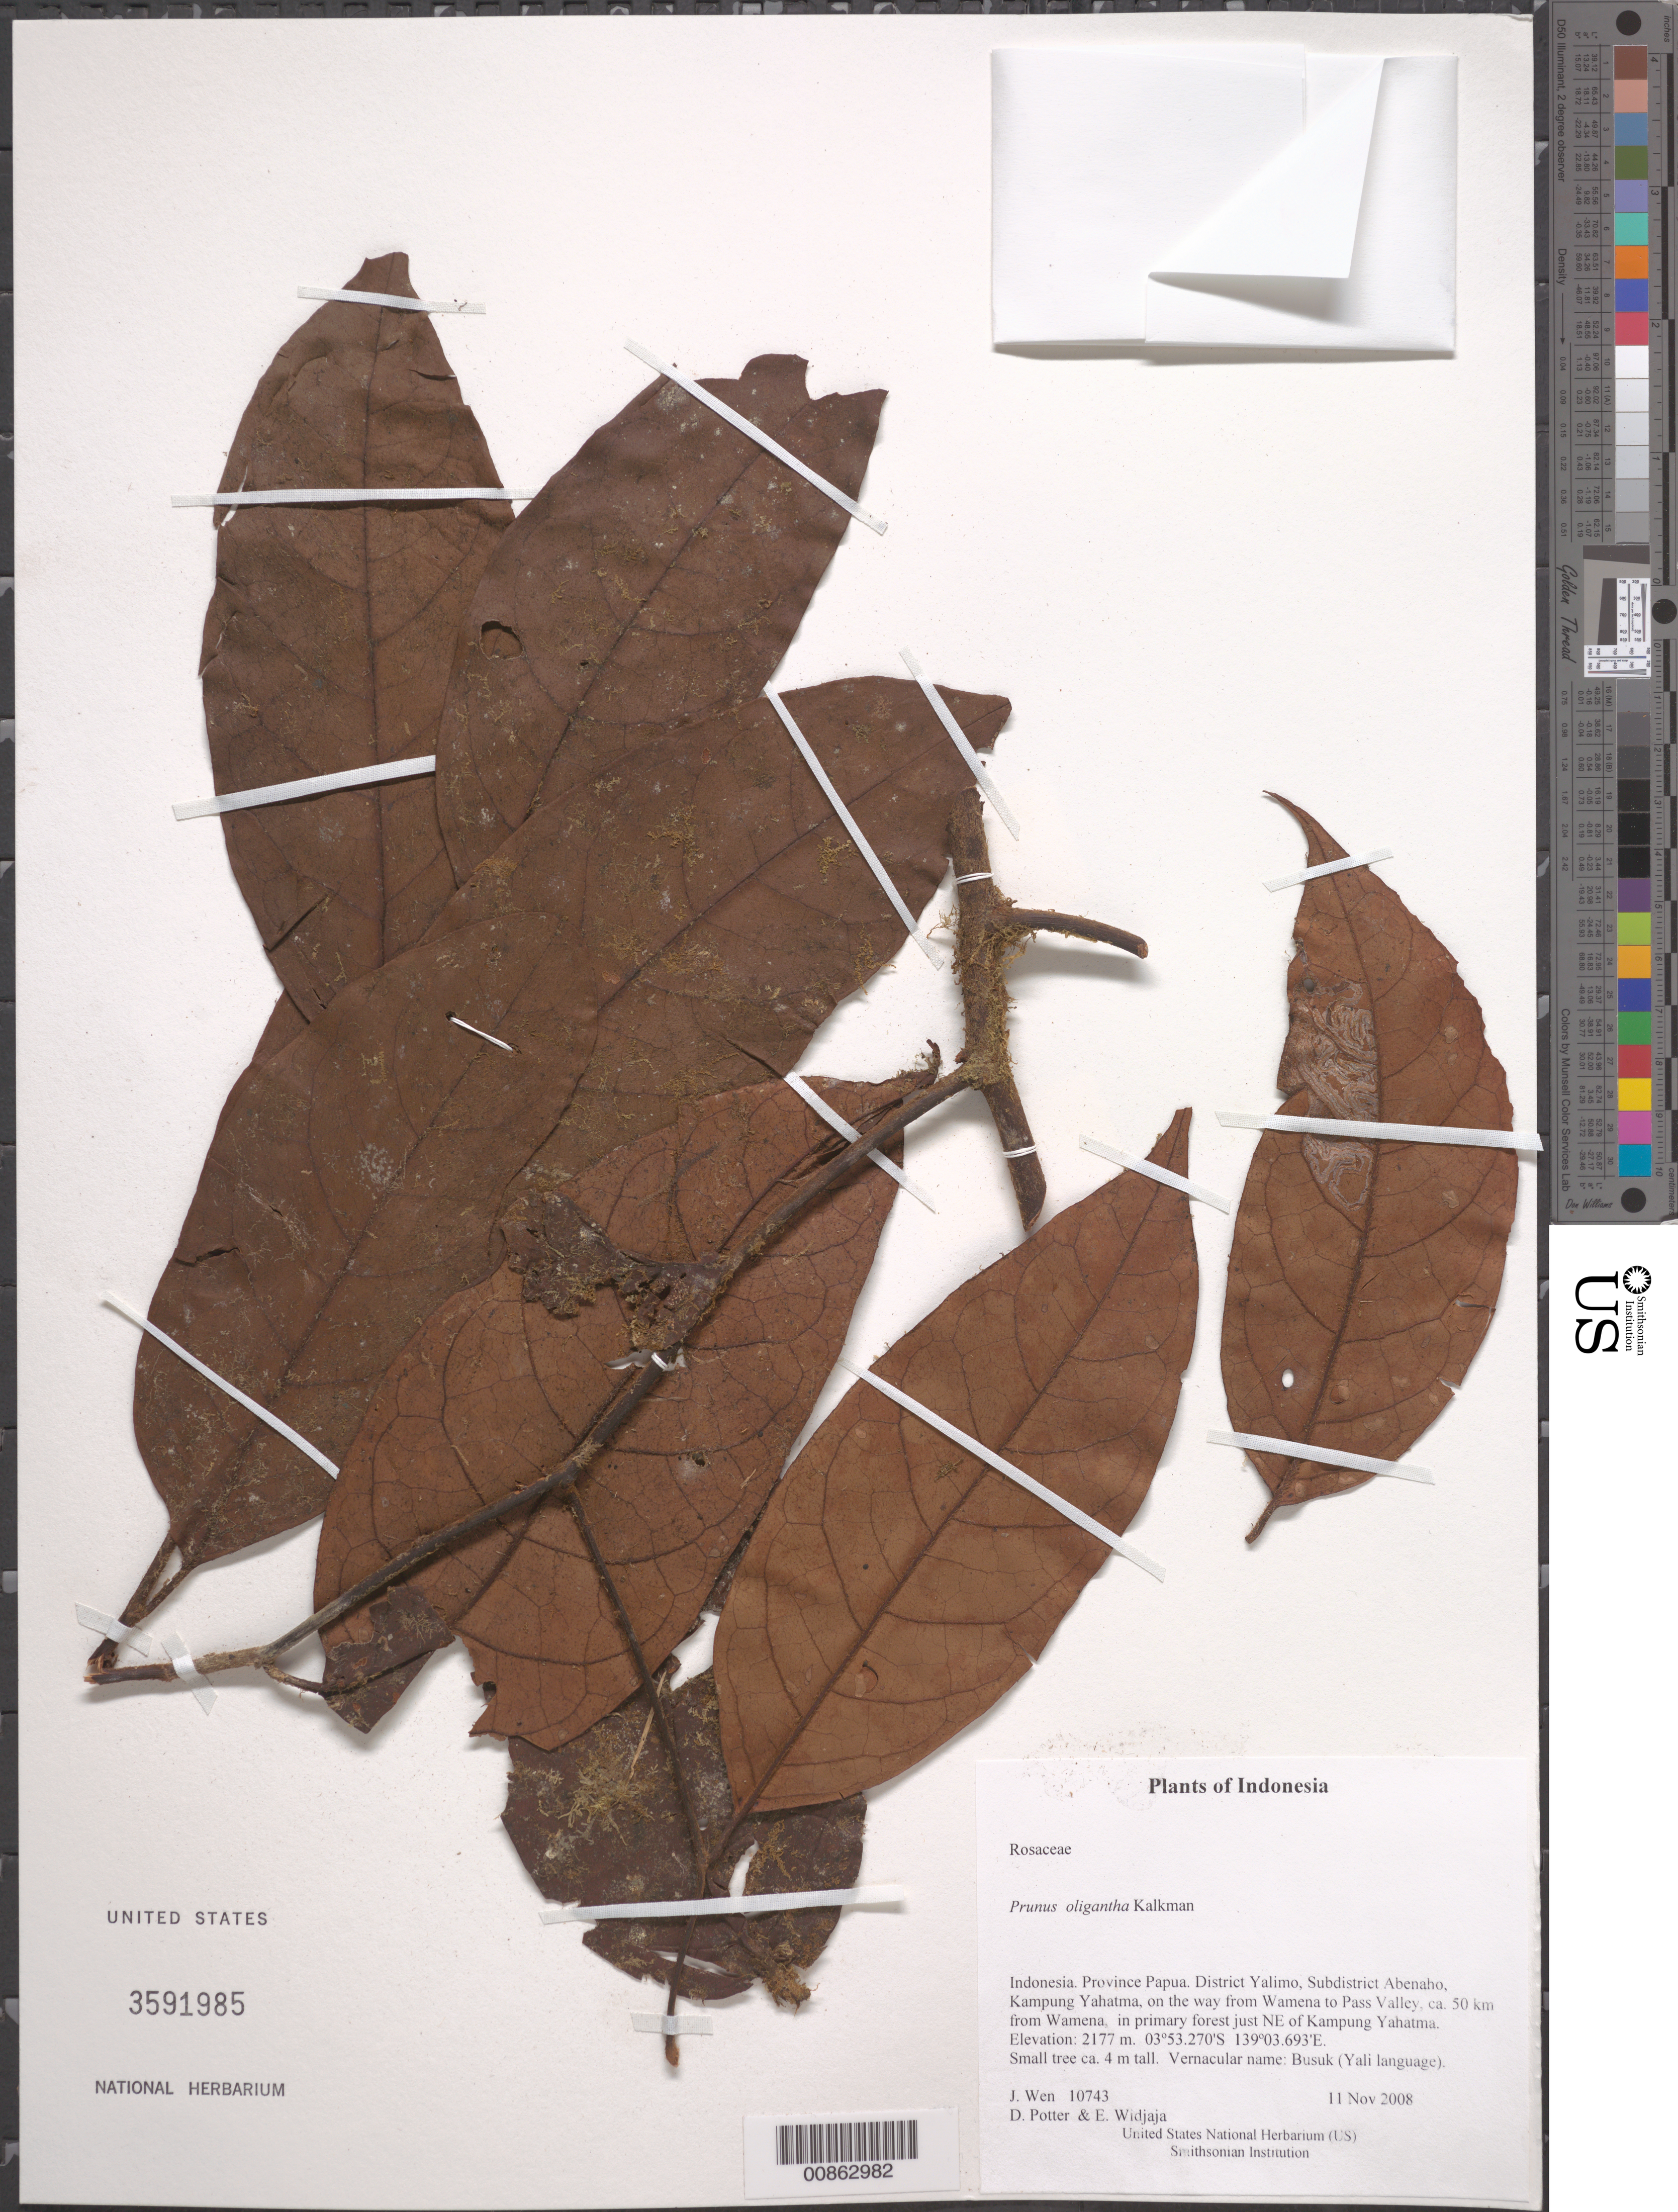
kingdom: Plantae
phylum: Tracheophyta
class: Magnoliopsida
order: Rosales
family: Rosaceae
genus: Prunus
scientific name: Prunus oligantha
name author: Kalkman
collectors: J. Wen, D. Potter & E. A. Widjaja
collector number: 10743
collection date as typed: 11 Nov 2008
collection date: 2008-11-11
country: Indonesia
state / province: Papua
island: New Guinea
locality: District Yalimo, Subdistrict Abenaho, Kampung Yahatma, on the way from Wamena to Pass Valley, ca. 50 km from Wamena, in primary forest just NE of Kampung Yahatma. Irian Barat.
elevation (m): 2177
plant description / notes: Common name: Busuk; Common name language: Yali language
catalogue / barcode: US 3591985